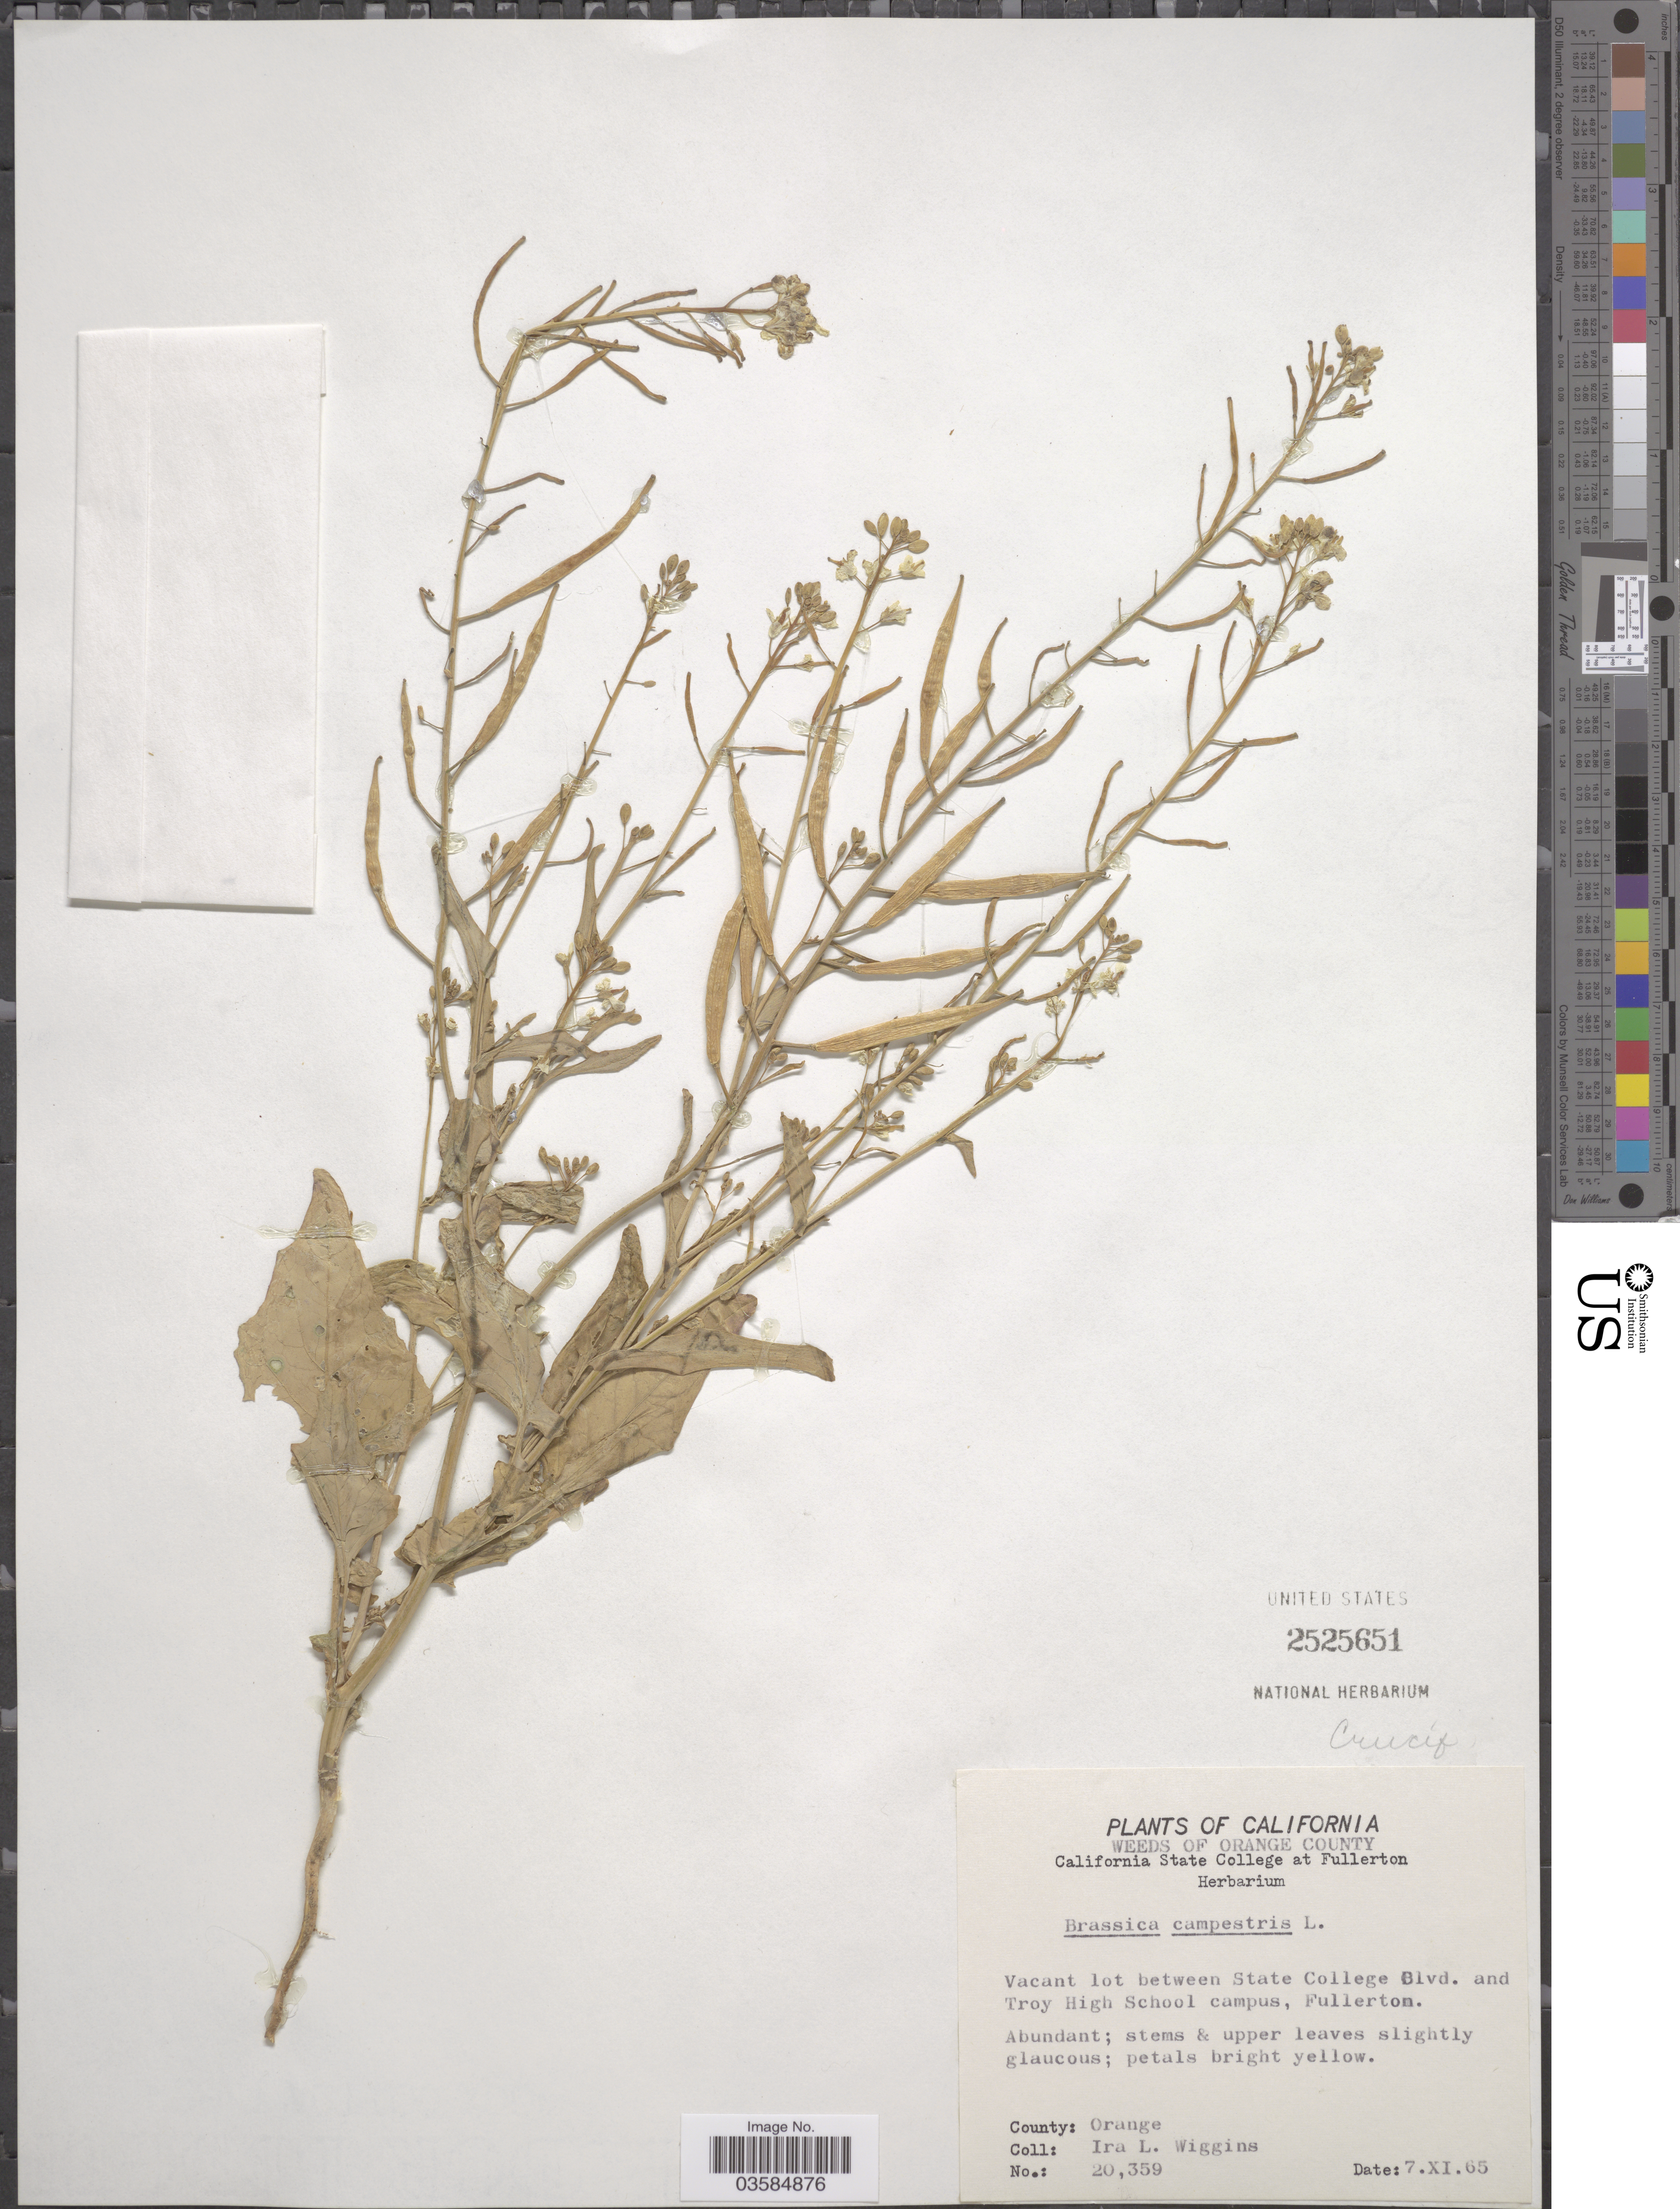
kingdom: Plantae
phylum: Tracheophyta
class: Magnoliopsida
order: Brassicales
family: Brassicaceae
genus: Brassica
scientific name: Brassica campestris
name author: L.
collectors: I. L. Wiggins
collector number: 20359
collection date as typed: Transcribed d/m/y: 7/11/65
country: United States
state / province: California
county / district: Orange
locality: Weeds of Orange County. Vacant lot between State College Blvd. and Troy High School campus, Fullerton. County: Orange.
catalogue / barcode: US 2525651